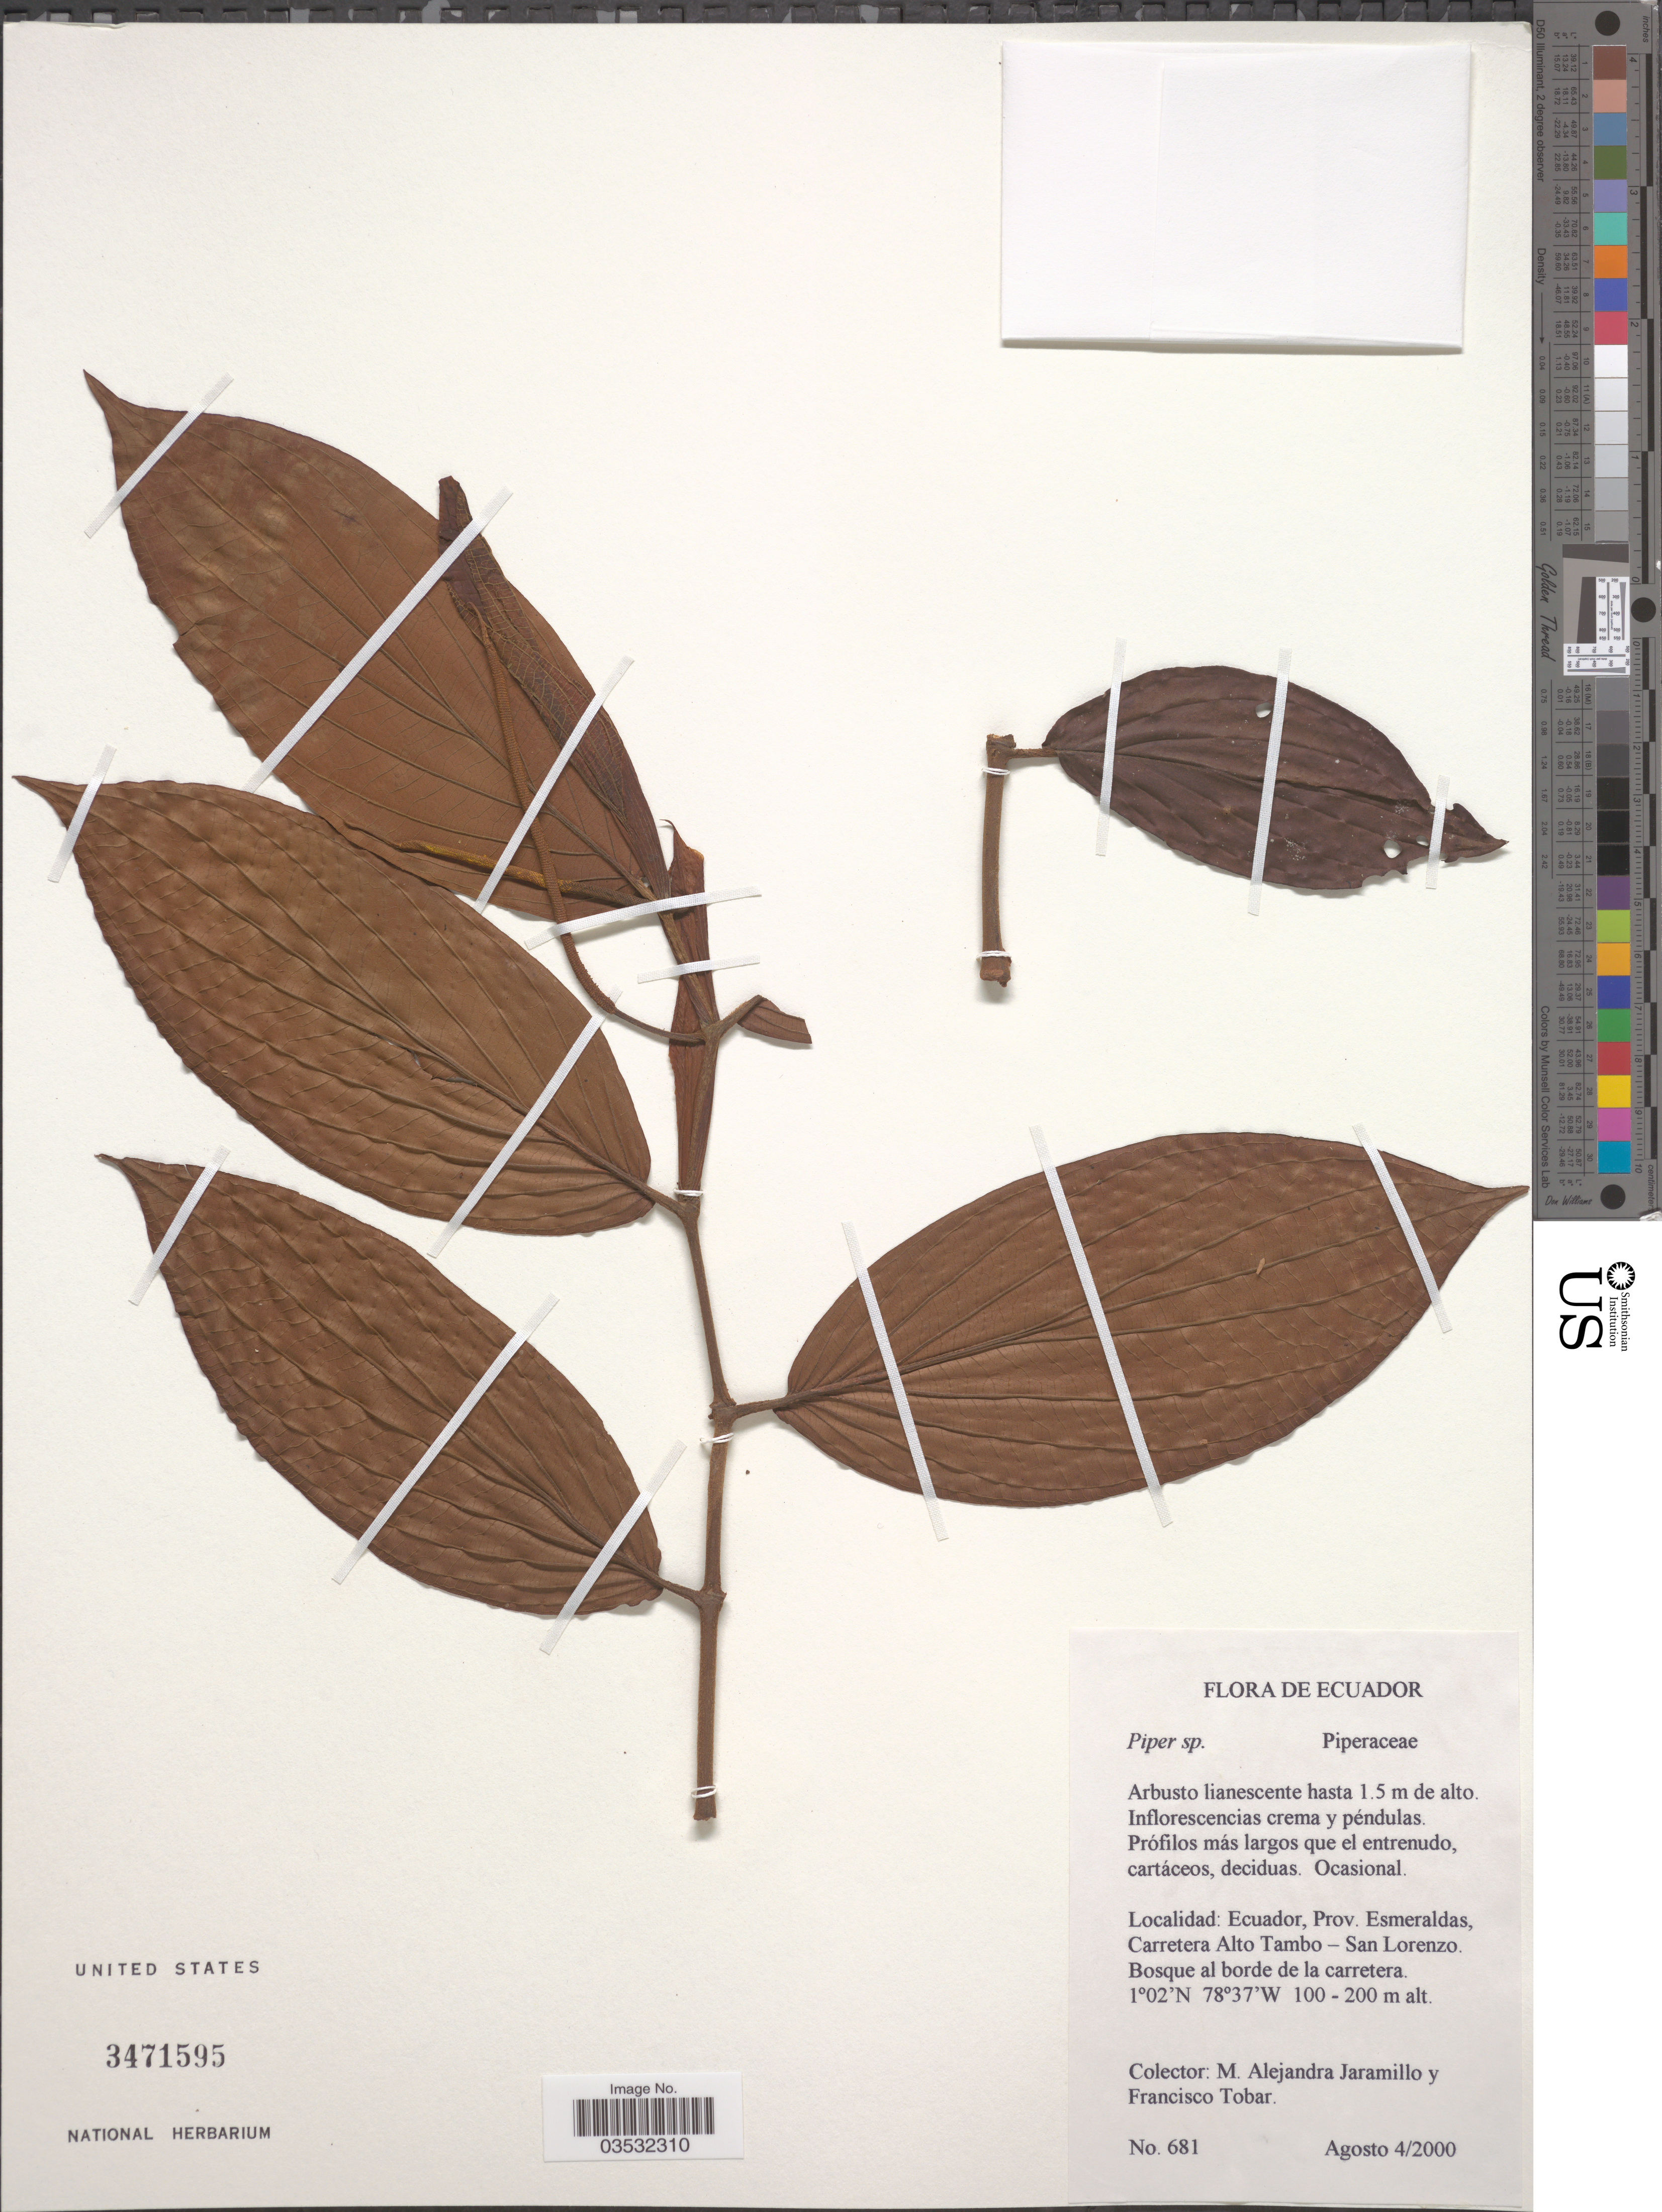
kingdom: Plantae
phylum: Tracheophyta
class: Magnoliopsida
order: Piperales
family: Piperaceae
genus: Piper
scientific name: Piper sp.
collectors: M. A. Jaramillo & F. Tobar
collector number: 681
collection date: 2000-08-04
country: Ecuador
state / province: Esmeraldas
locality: Carretera Alto Tambo - San Lorenzo.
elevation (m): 100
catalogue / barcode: US 3471595